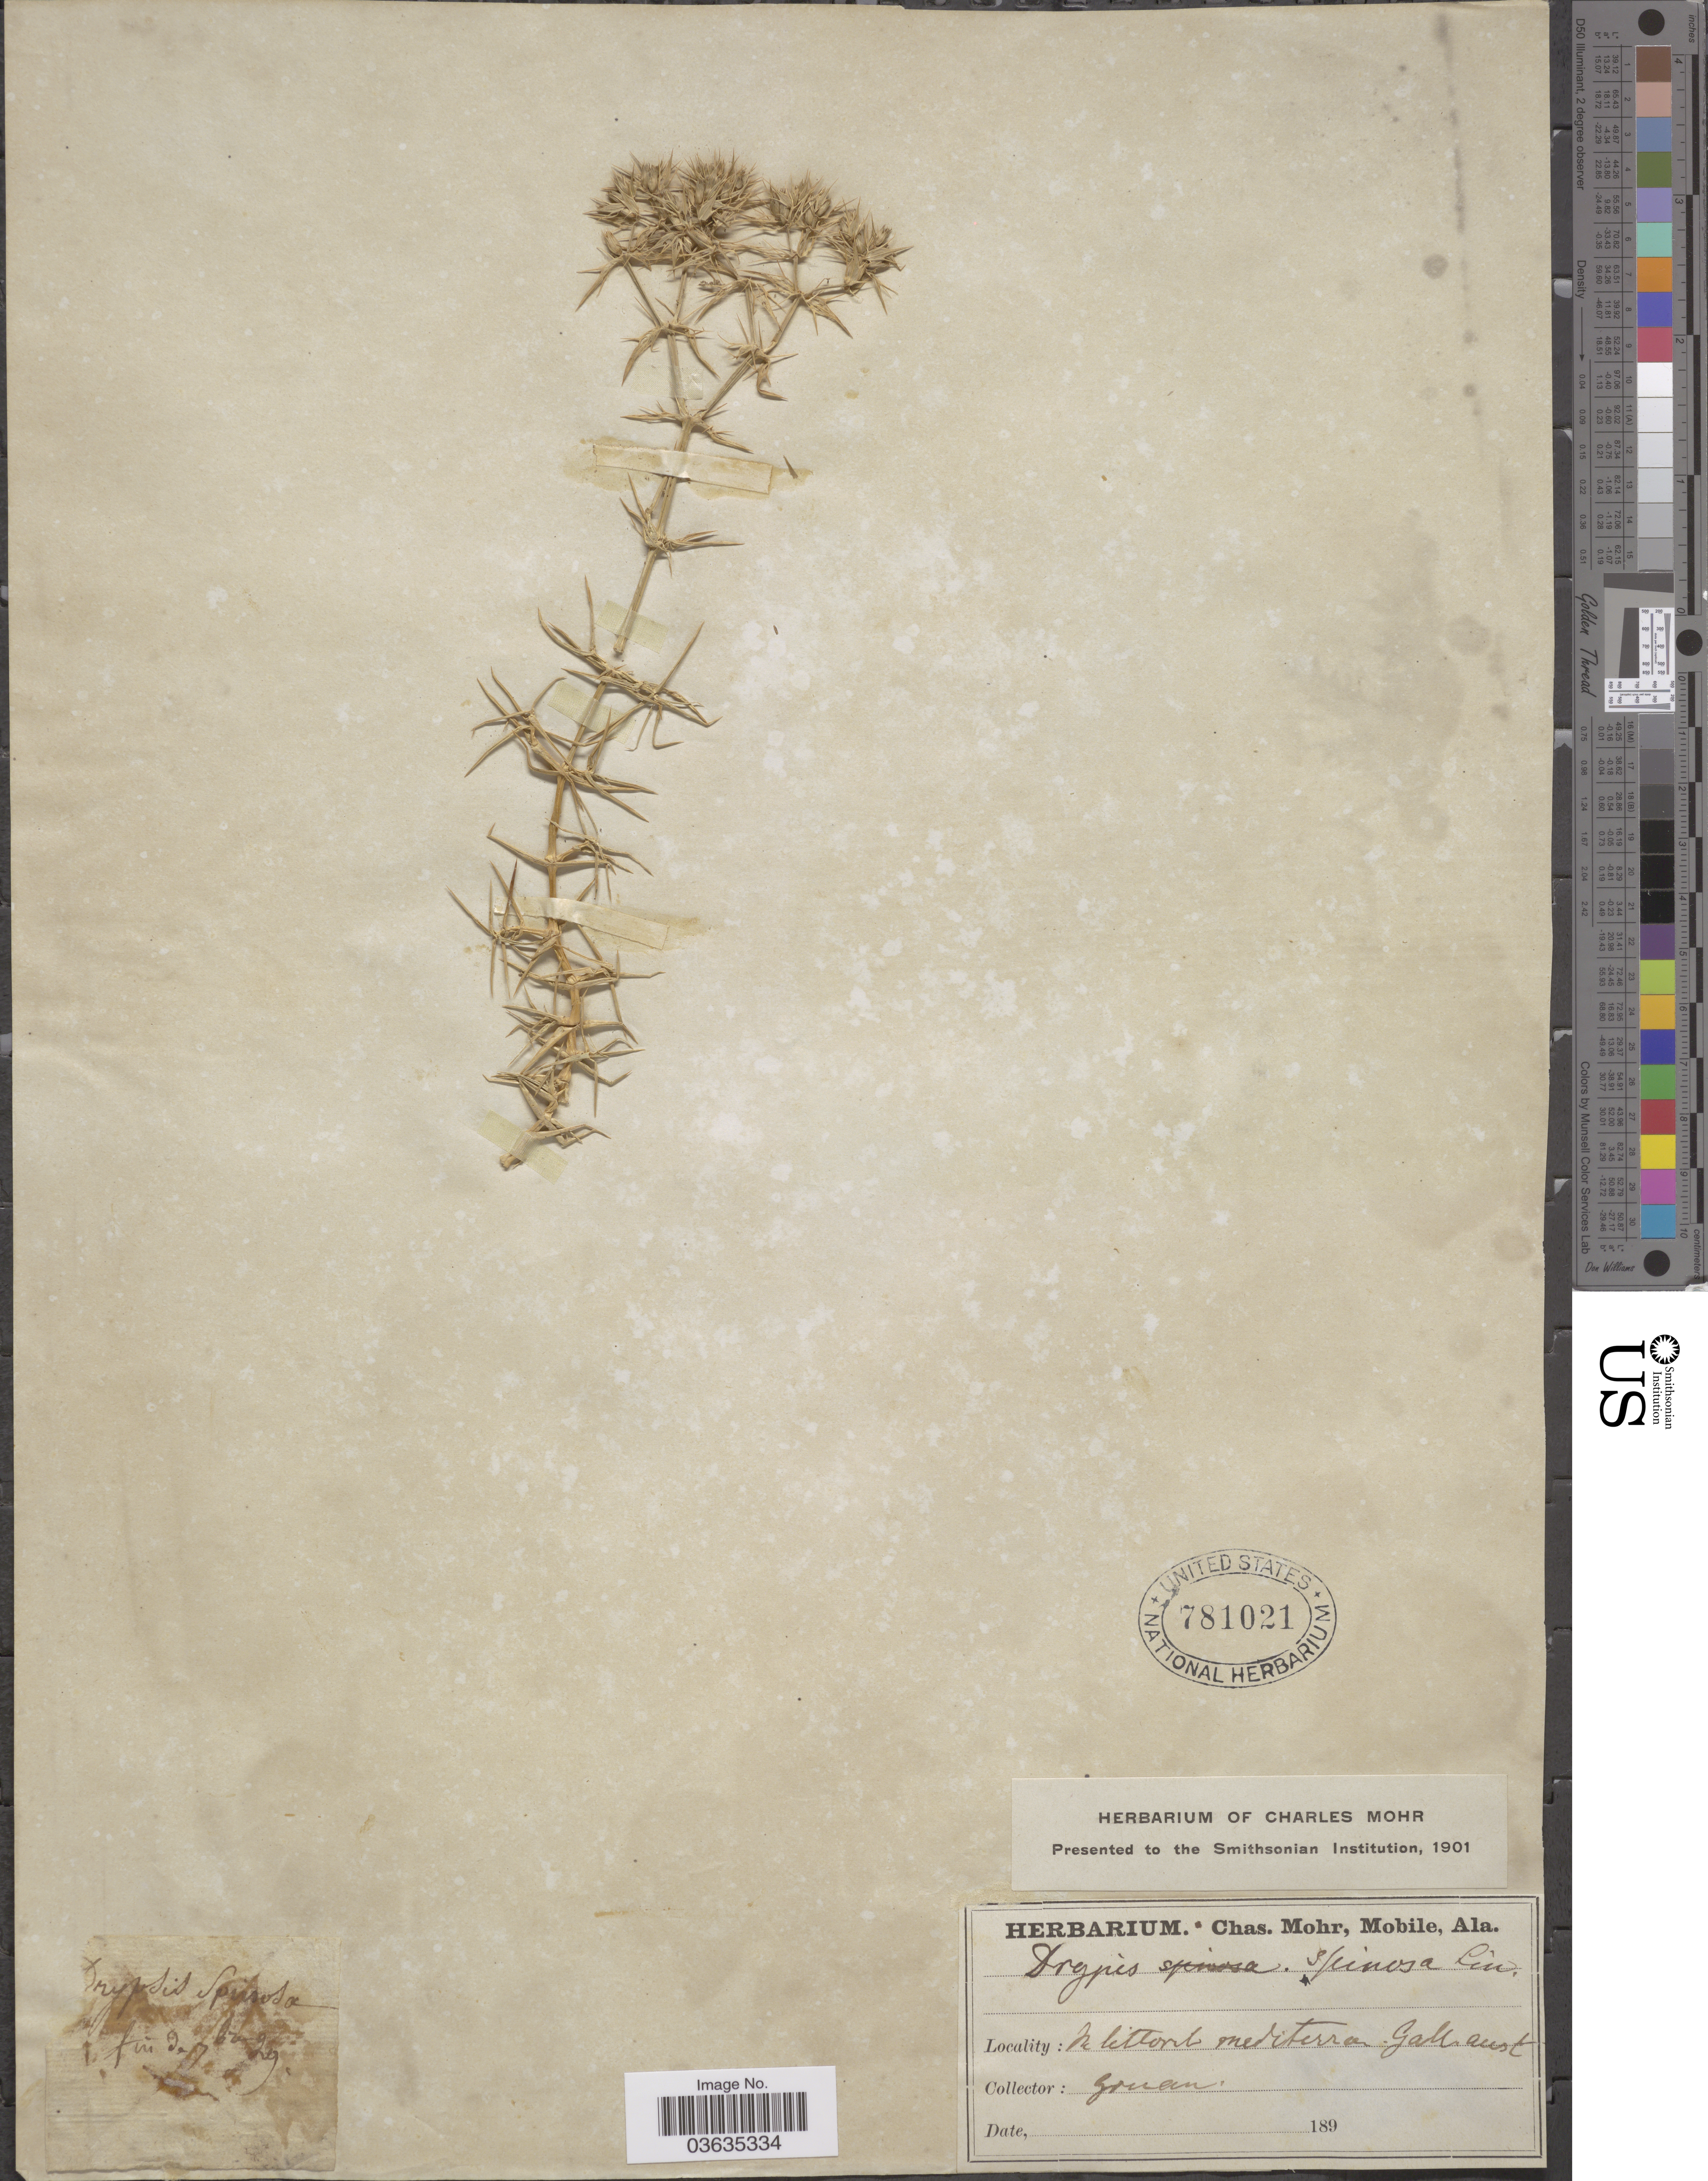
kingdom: Plantae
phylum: Tracheophyta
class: Magnoliopsida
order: Caryophyllales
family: Caryophyllaceae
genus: Drypis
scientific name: Drypis spinosa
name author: L.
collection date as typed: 189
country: France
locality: In littoral mediterræ [interpreted] Gall. aust.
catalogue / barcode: US 781021